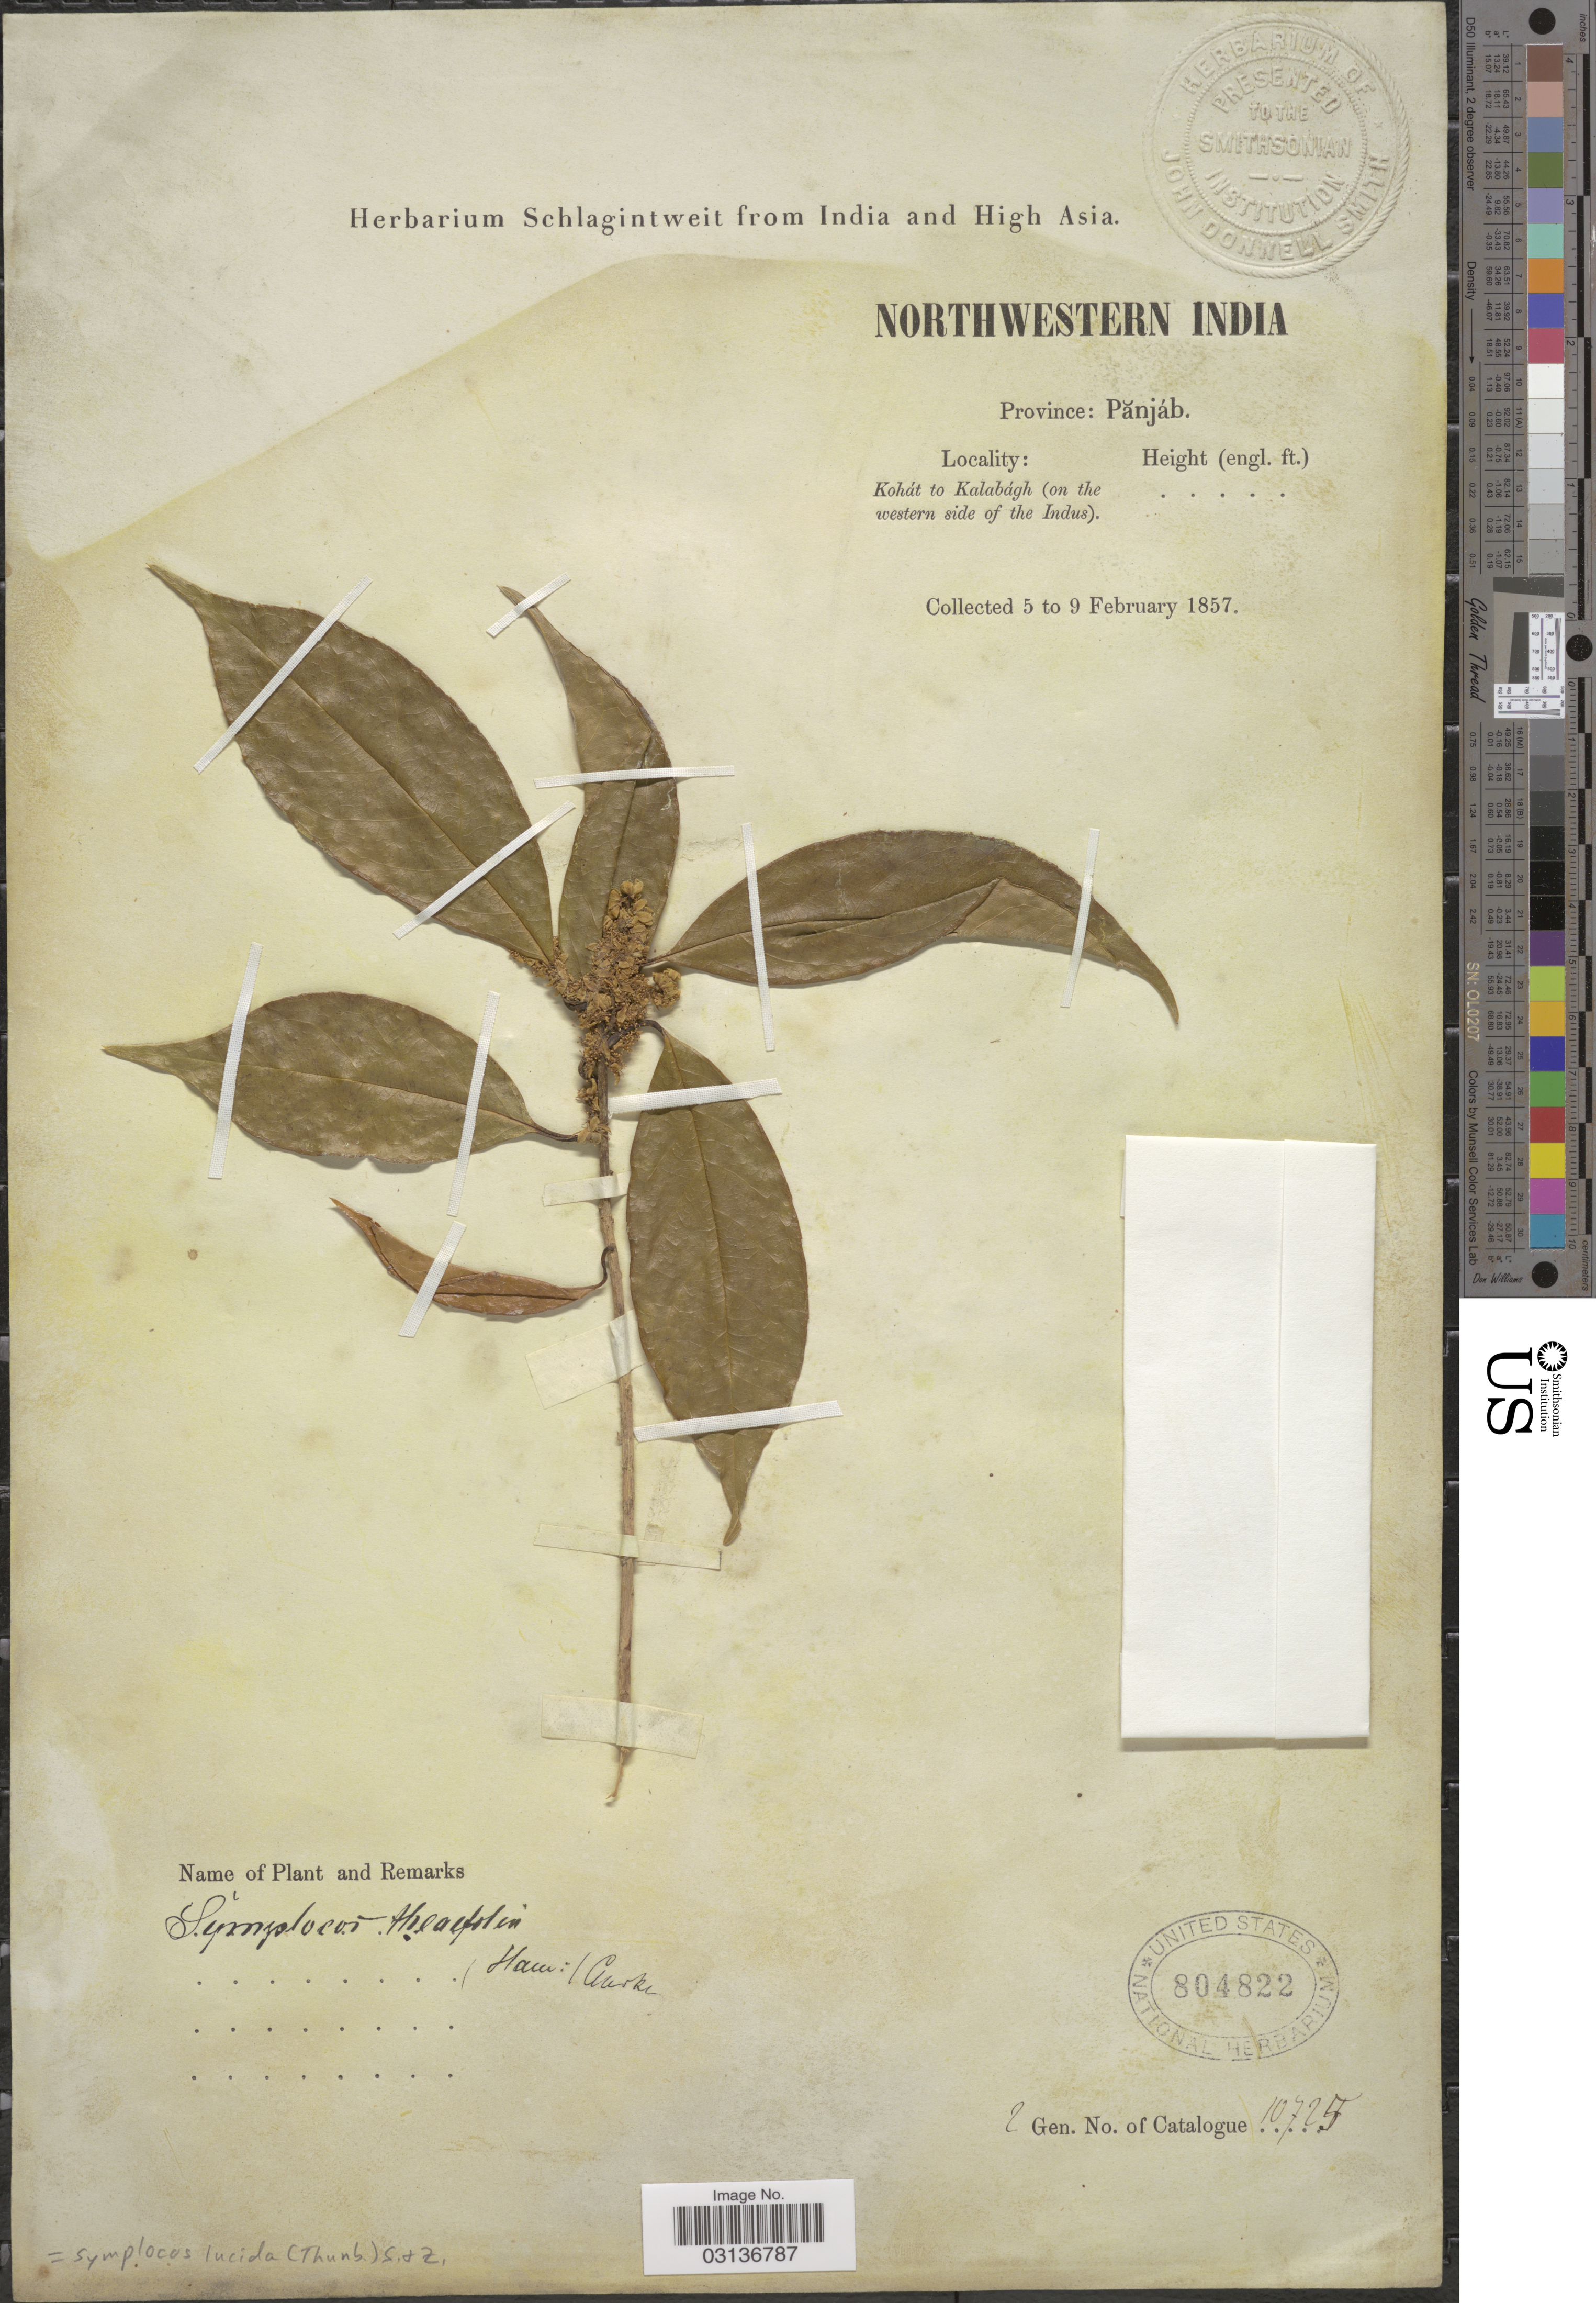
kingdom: Plantae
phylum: Tracheophyta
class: Magnoliopsida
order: Ericales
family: Symplocaceae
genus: Symplocos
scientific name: Symplocos lucida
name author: (Thurb.) Siebold & Zucc.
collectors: ex herb. Schlagintweit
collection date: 1857-02-05/1857-02-09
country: India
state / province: Punjab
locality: Northwestern India. Province: Pănjáb. Kohát to Kalabágh (on the western side of the Indus).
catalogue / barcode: US 804822